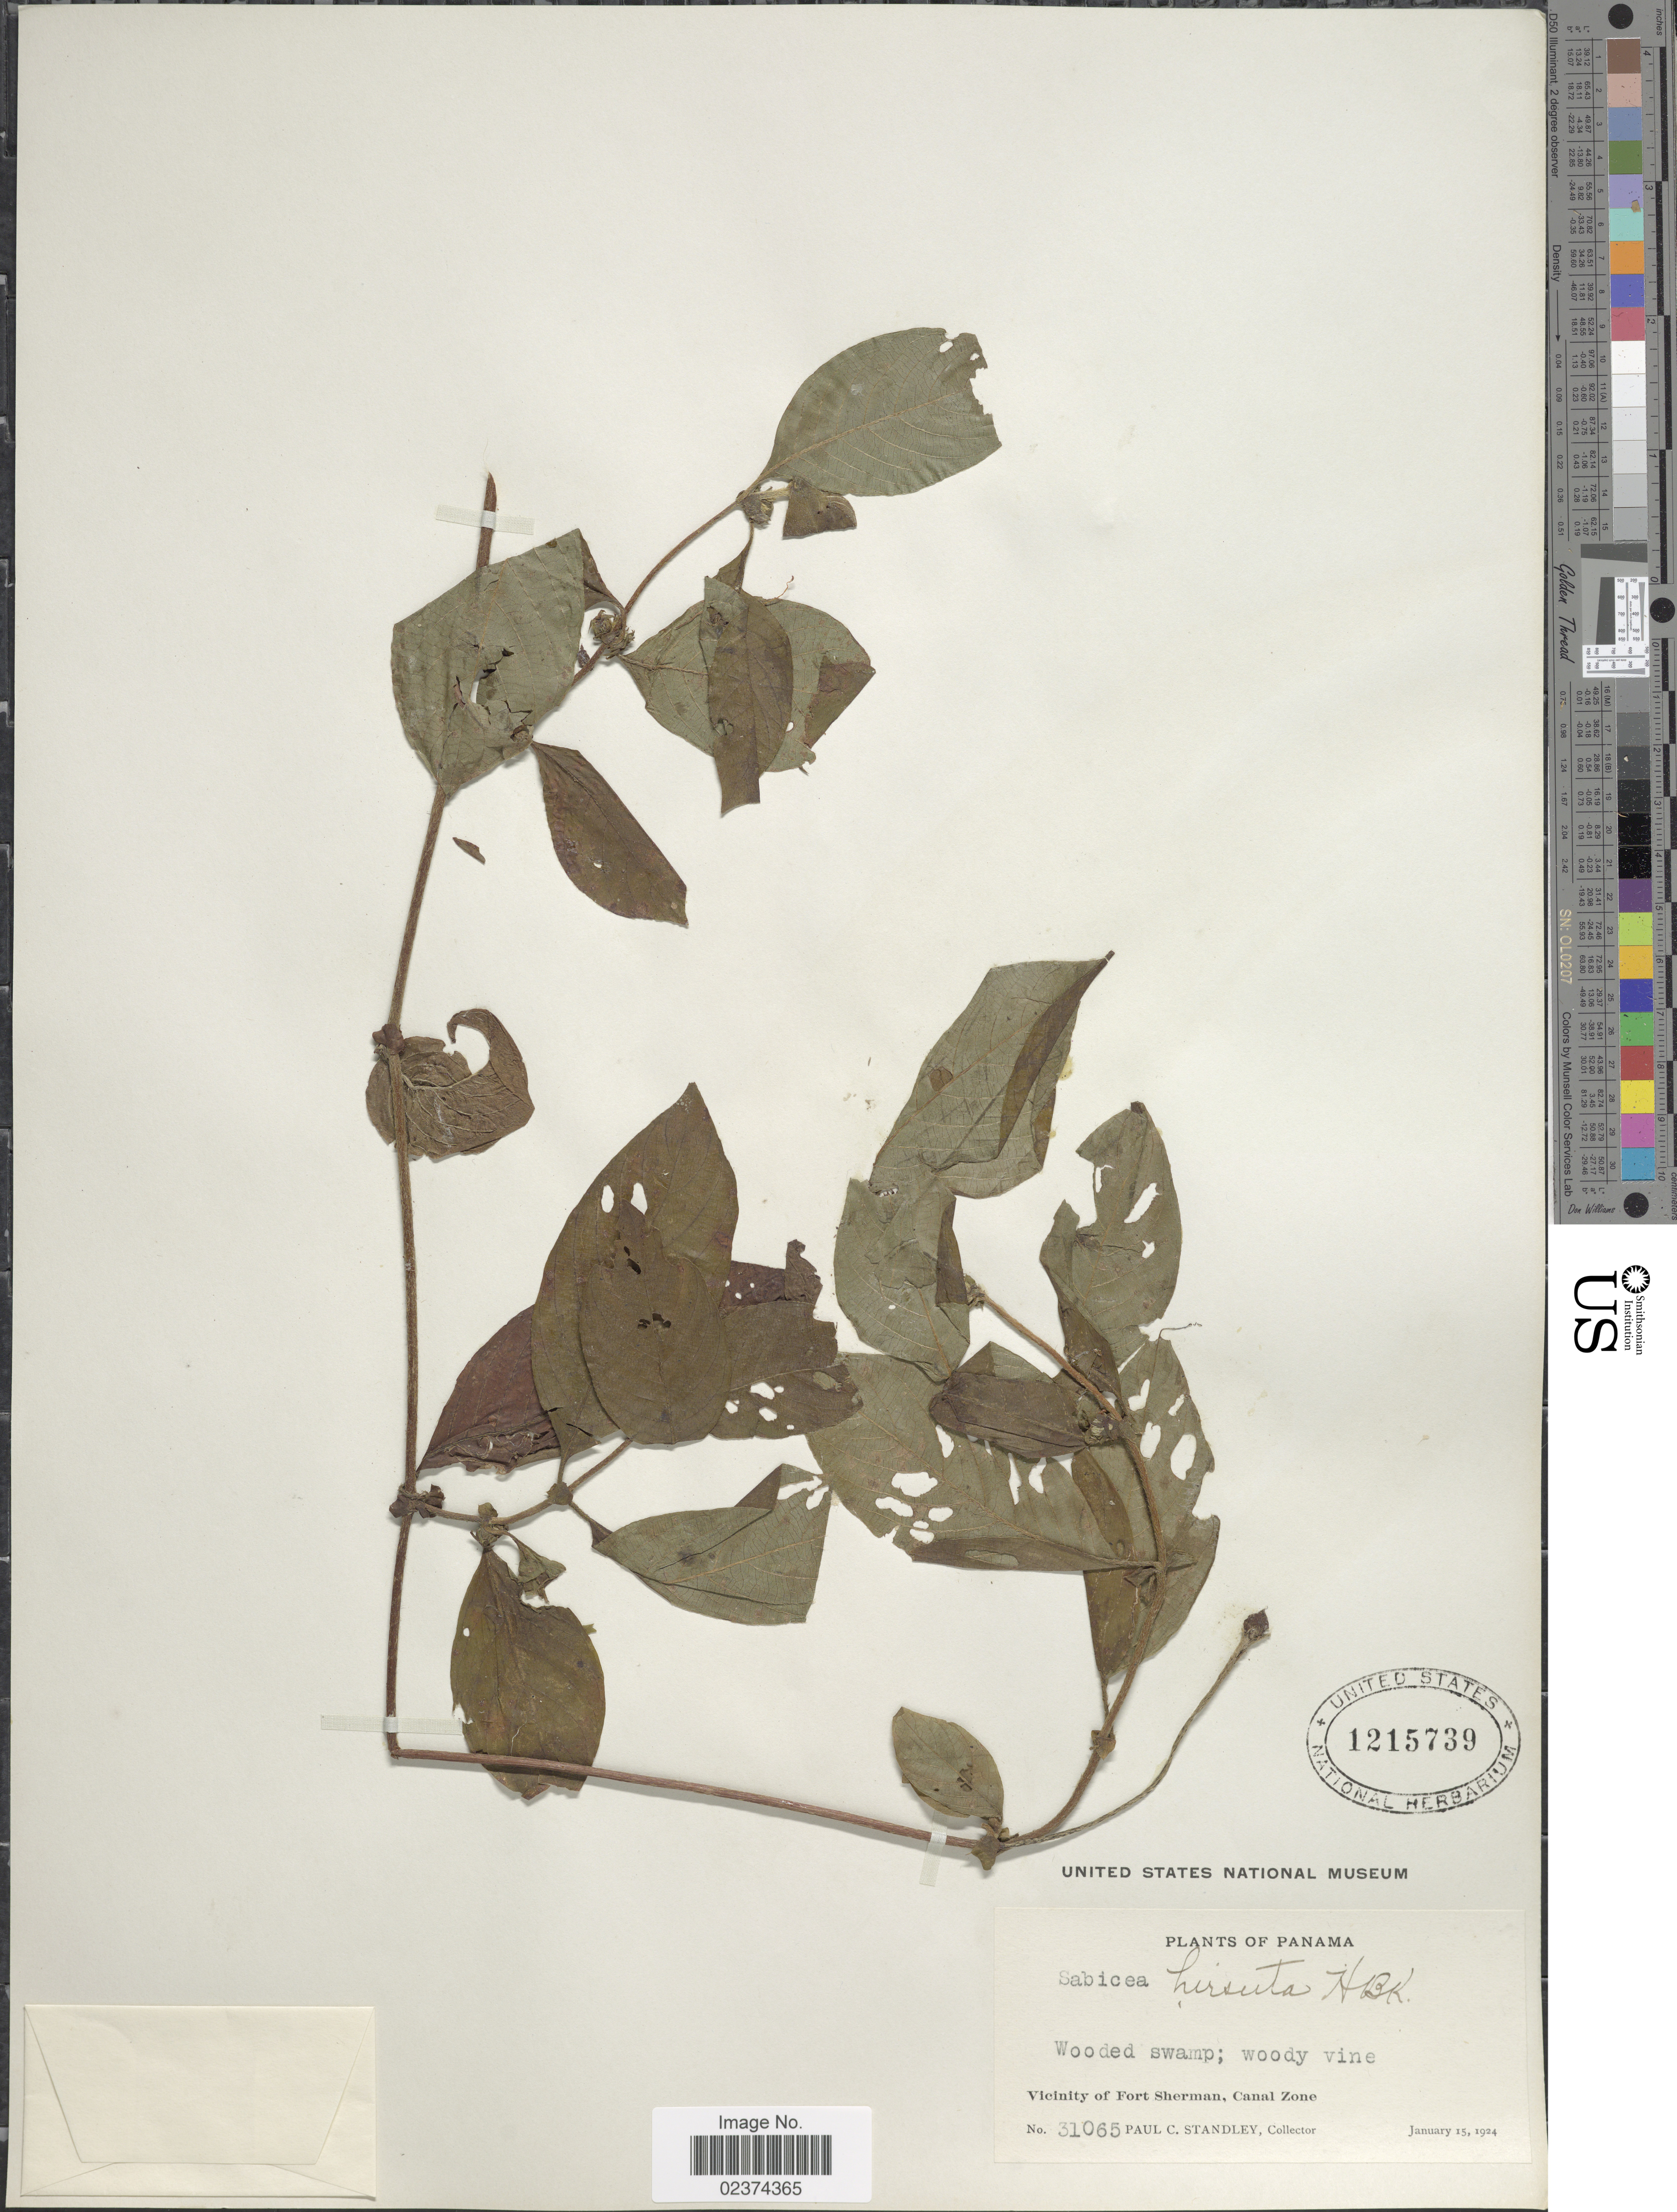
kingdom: Plantae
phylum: Tracheophyta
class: Magnoliopsida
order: Gentianales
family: Rubiaceae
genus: Sabicea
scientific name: Sabicea hirsuta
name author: Kunth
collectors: P. C. Standley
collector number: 31065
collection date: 1924-01-15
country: Panama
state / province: Colón / Panamá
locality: Wooded swamp; woody vine, Vicinity of Fort Sherman, Canal Zone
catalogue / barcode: US 1215739